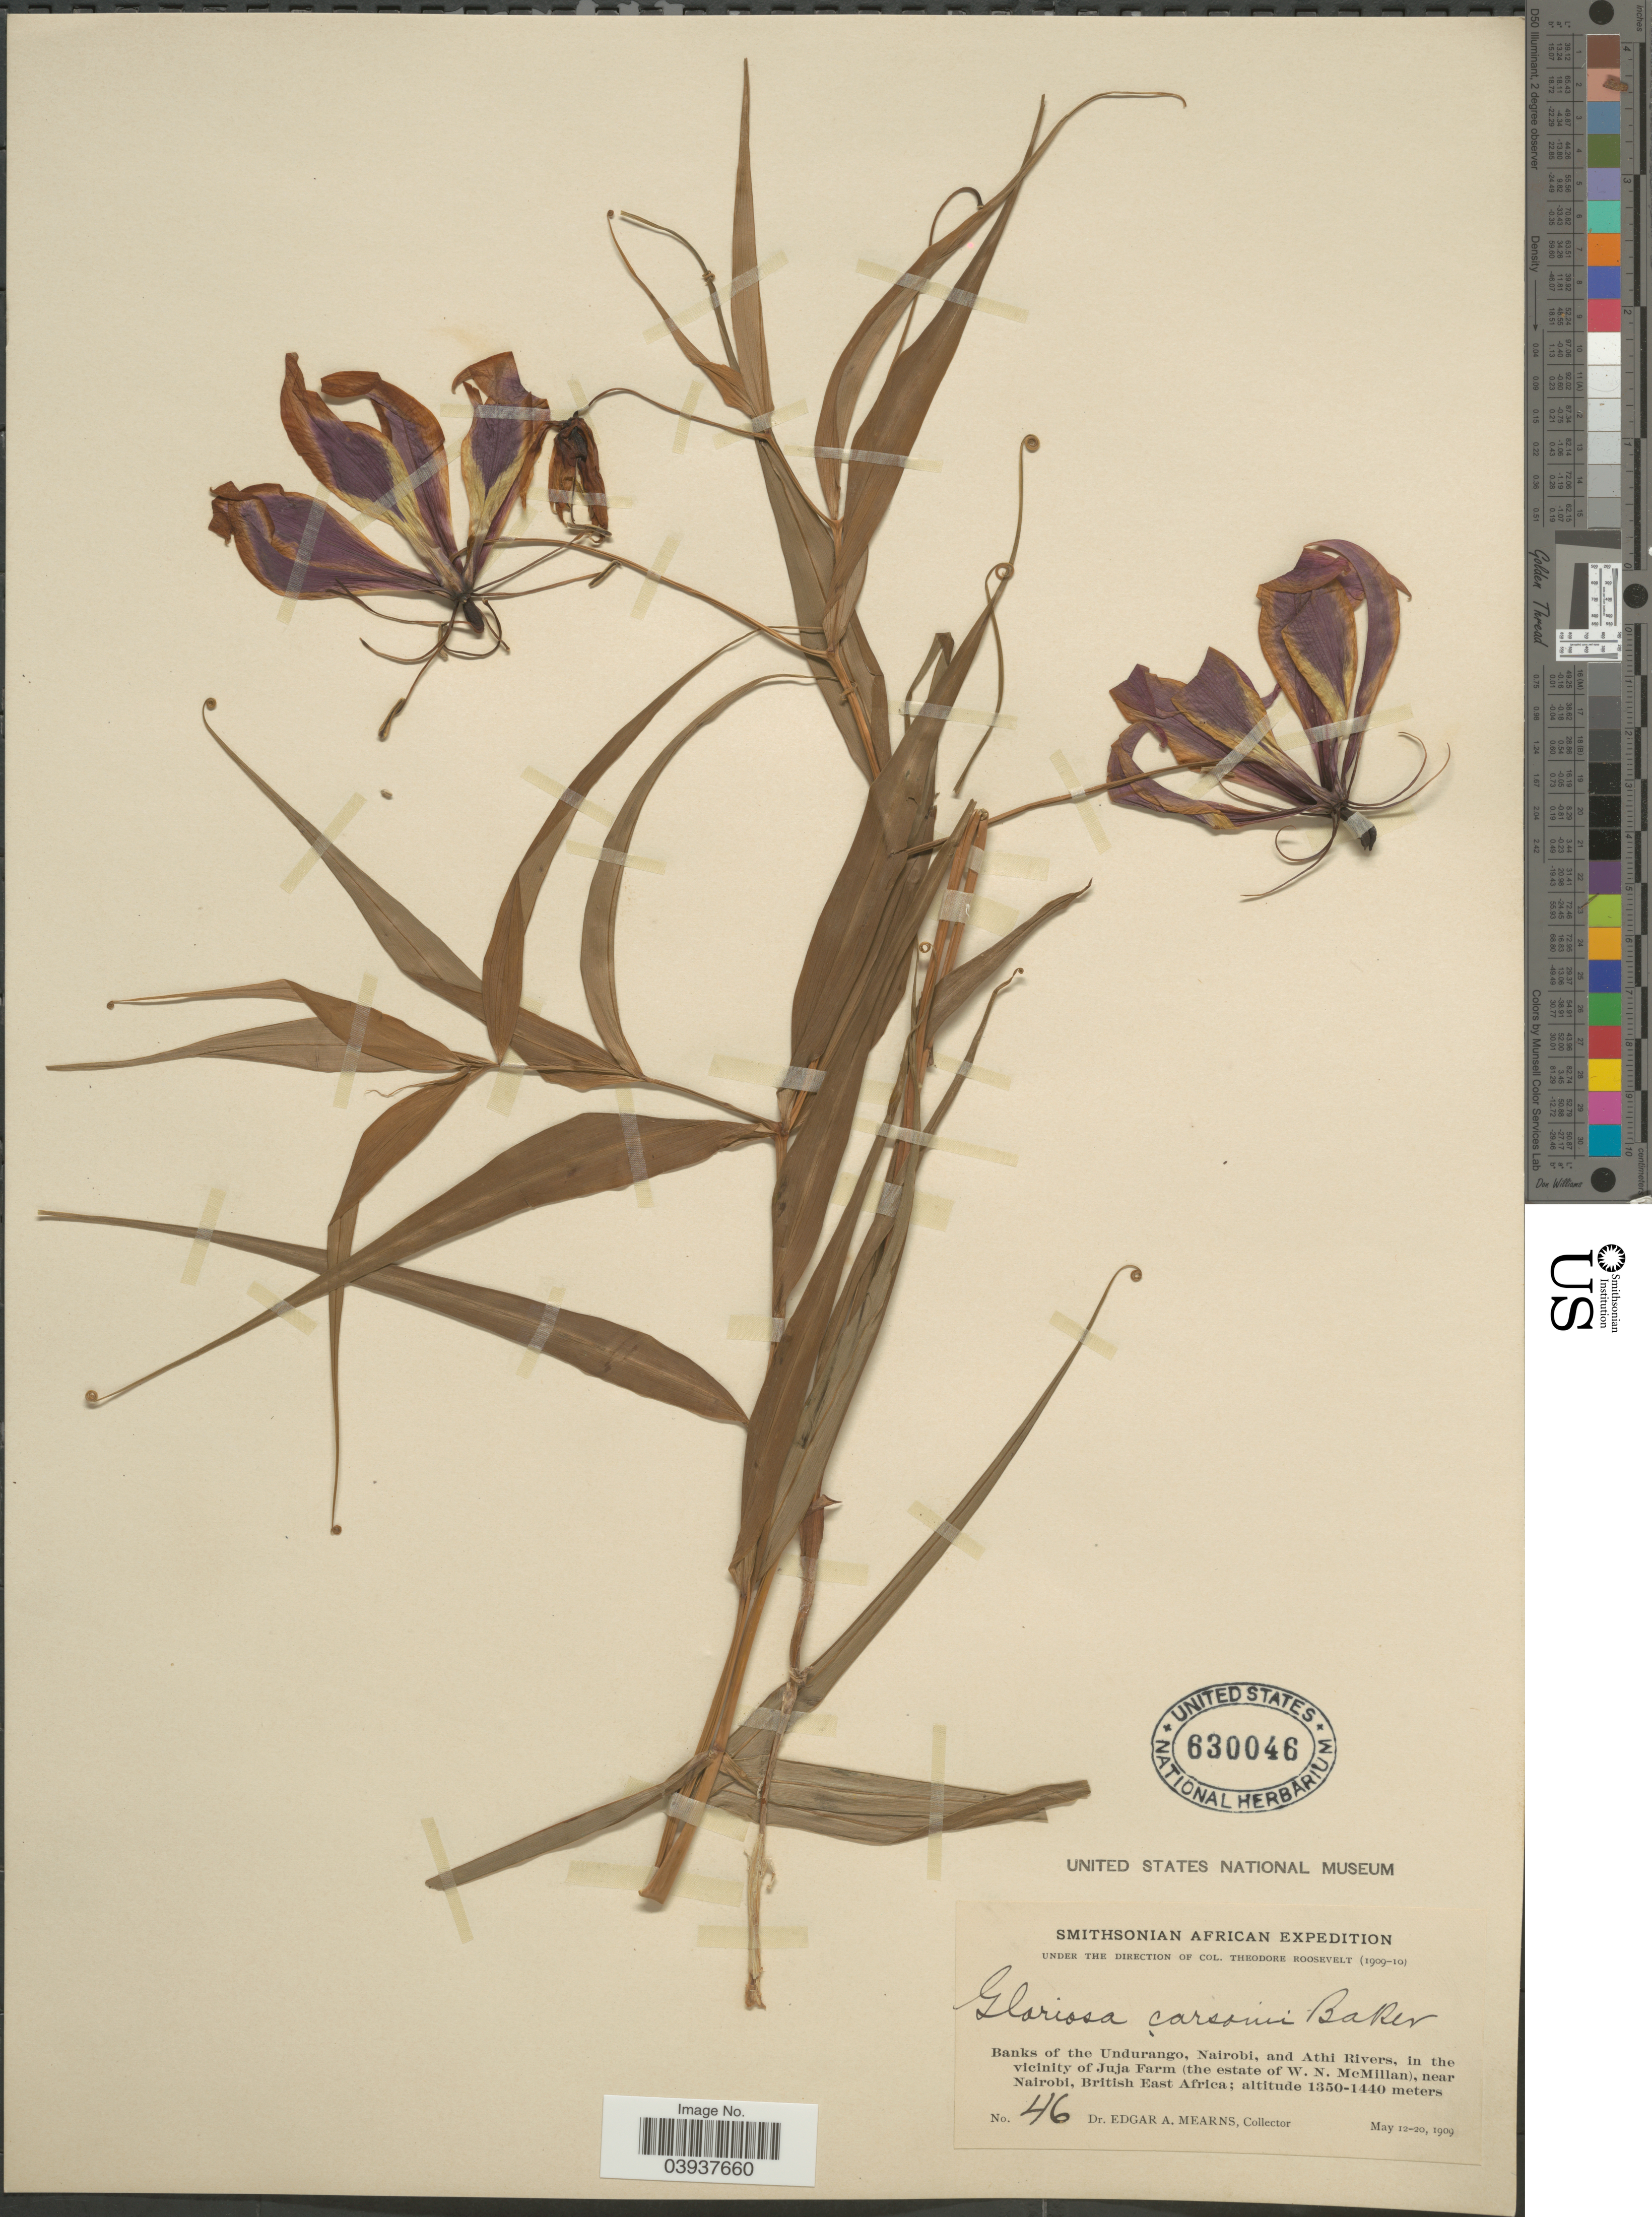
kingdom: Plantae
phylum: Tracheophyta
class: Liliopsida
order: Liliales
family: Colchicaceae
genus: Gloriosa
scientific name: Gloriosa carsonii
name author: Baker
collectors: E. A. Mearns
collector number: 46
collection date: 1909-05-12/1909-05-20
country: Kenya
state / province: Nairobi Area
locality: Banks of the Undurango, Nairobi, and Athi Rivers, in the vicinity of Juja Farm (the estate of W. N. McMillan), near Nairobi, British East Africa.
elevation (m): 1350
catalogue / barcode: US 630046